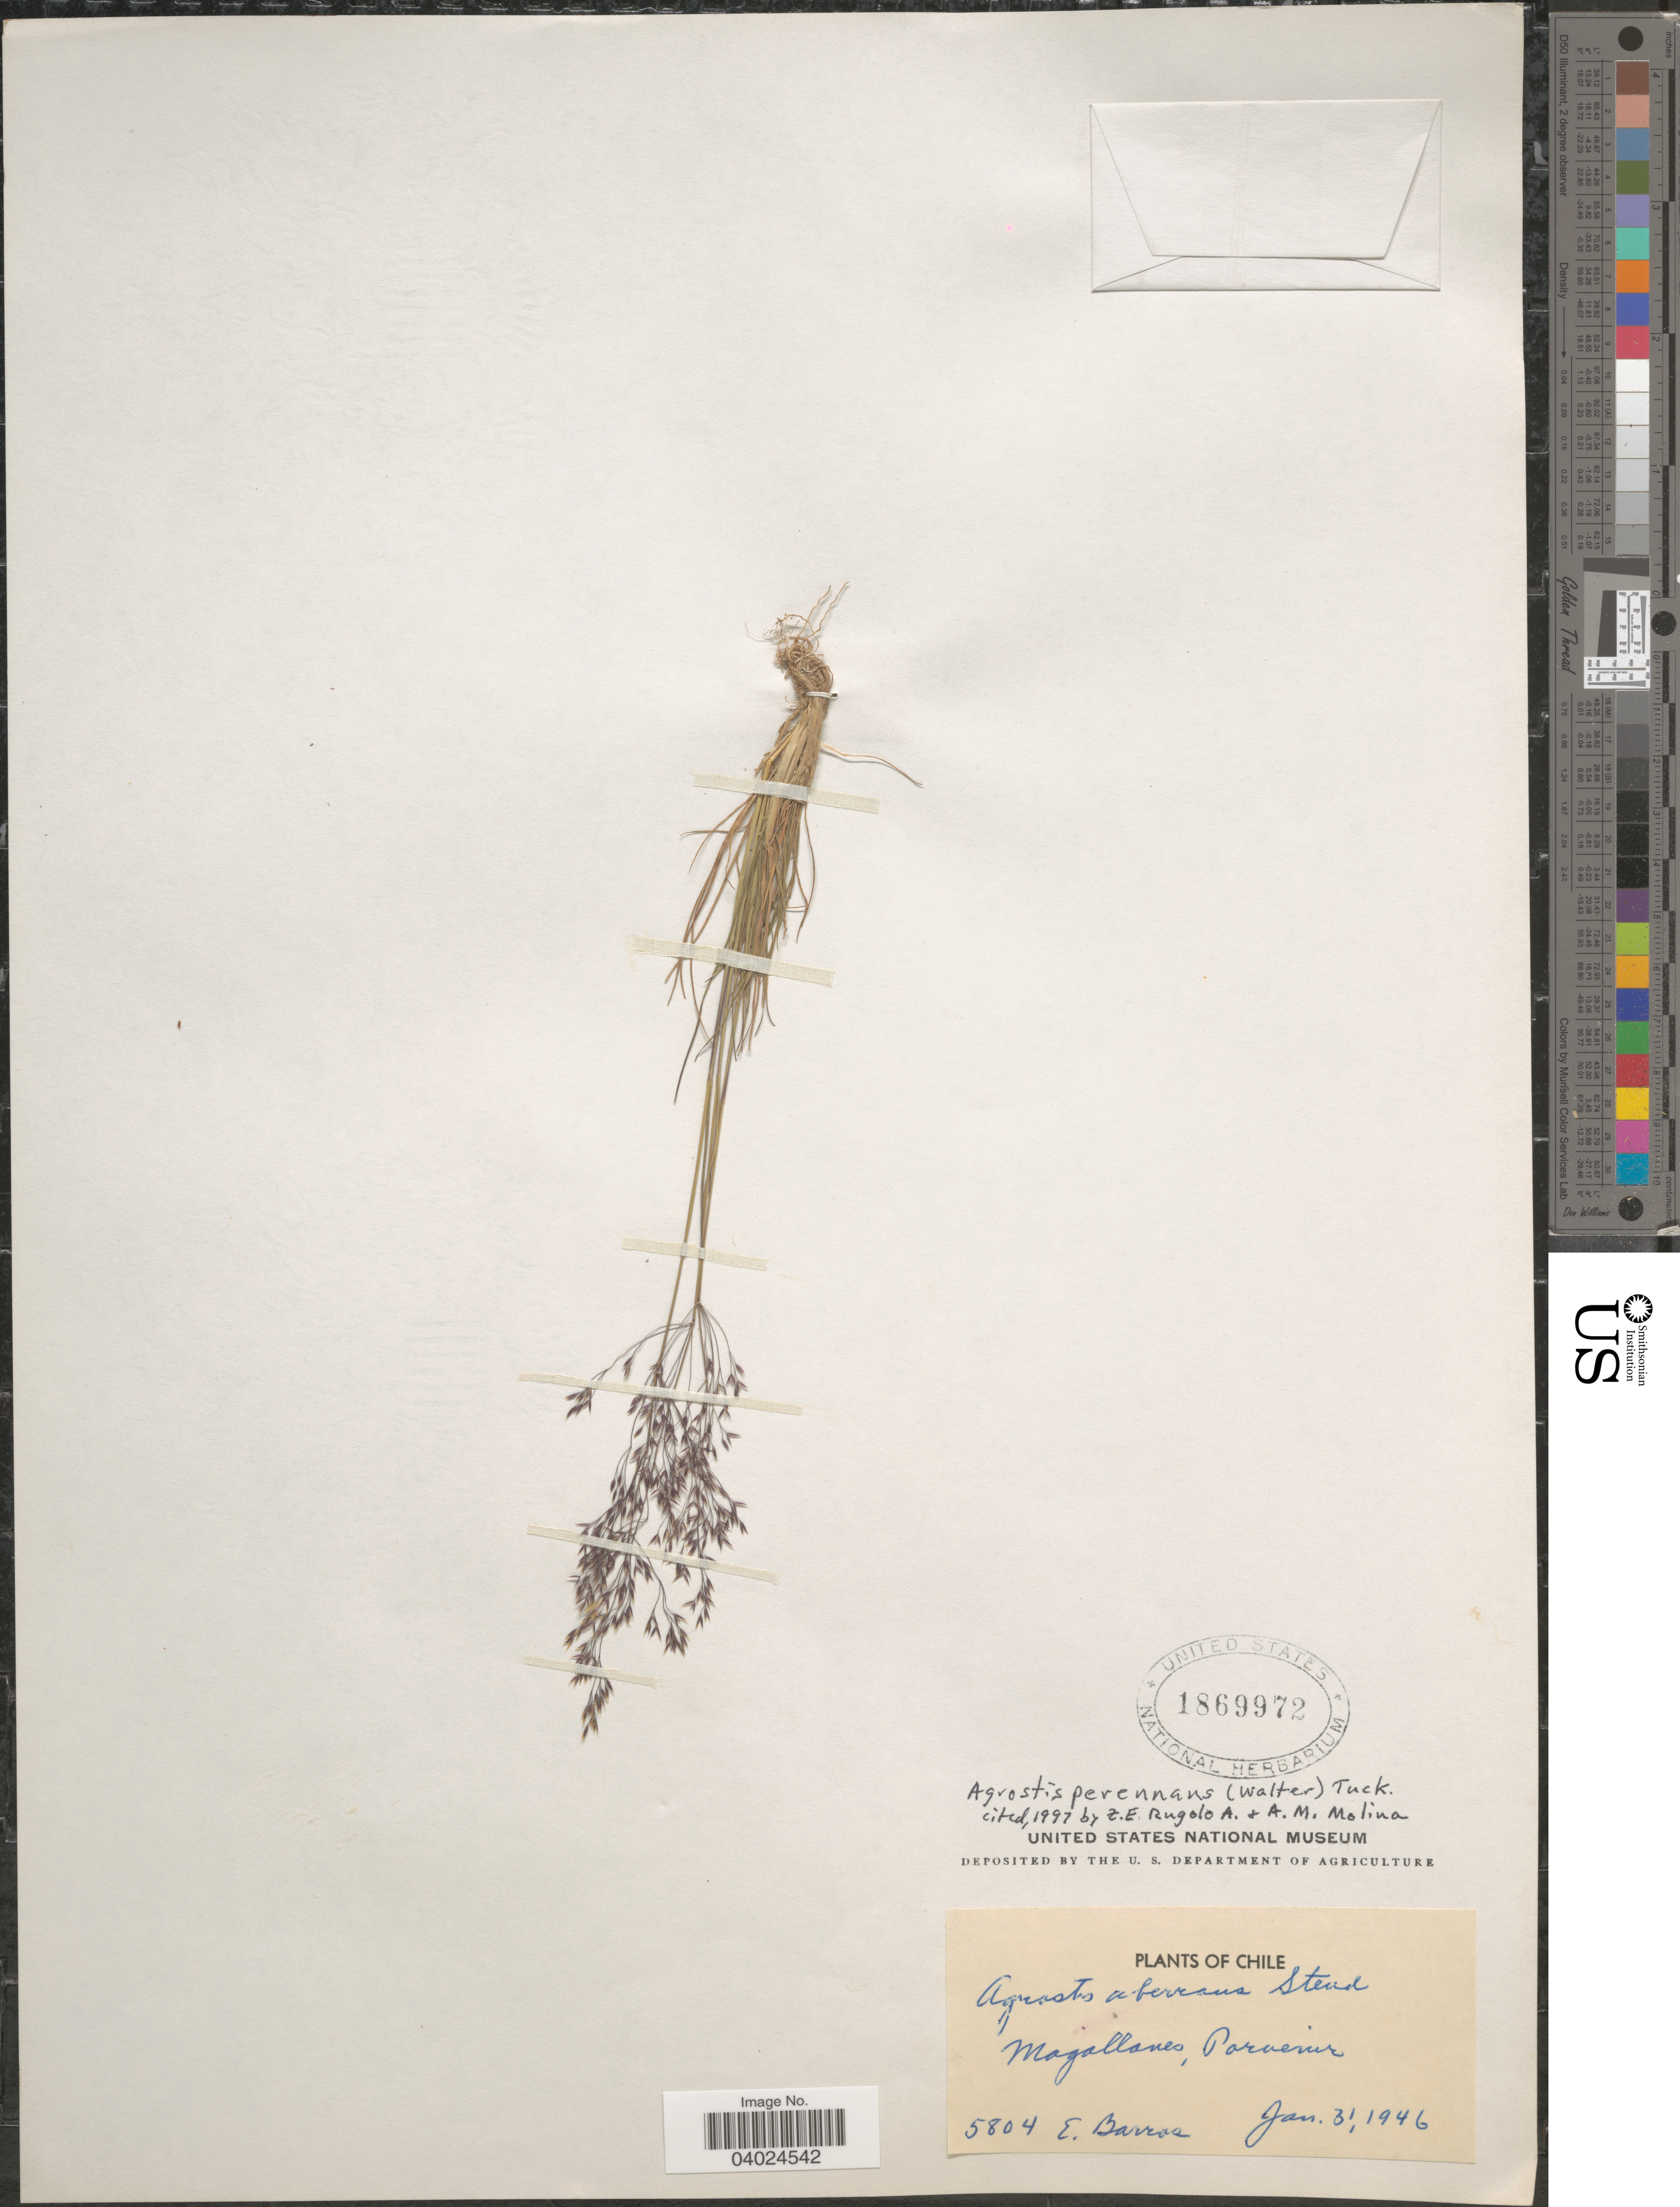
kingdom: Plantae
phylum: Tracheophyta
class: Liliopsida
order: Poales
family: Poaceae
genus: Agrostis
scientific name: Agrostis perennans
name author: (Walter) Tuck.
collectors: E. Barros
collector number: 5804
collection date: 1946-01-31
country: Chile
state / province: Magallanes y de la Antártica Chilena (XII)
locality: Magallanes, Porvenir.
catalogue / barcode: US 1869972